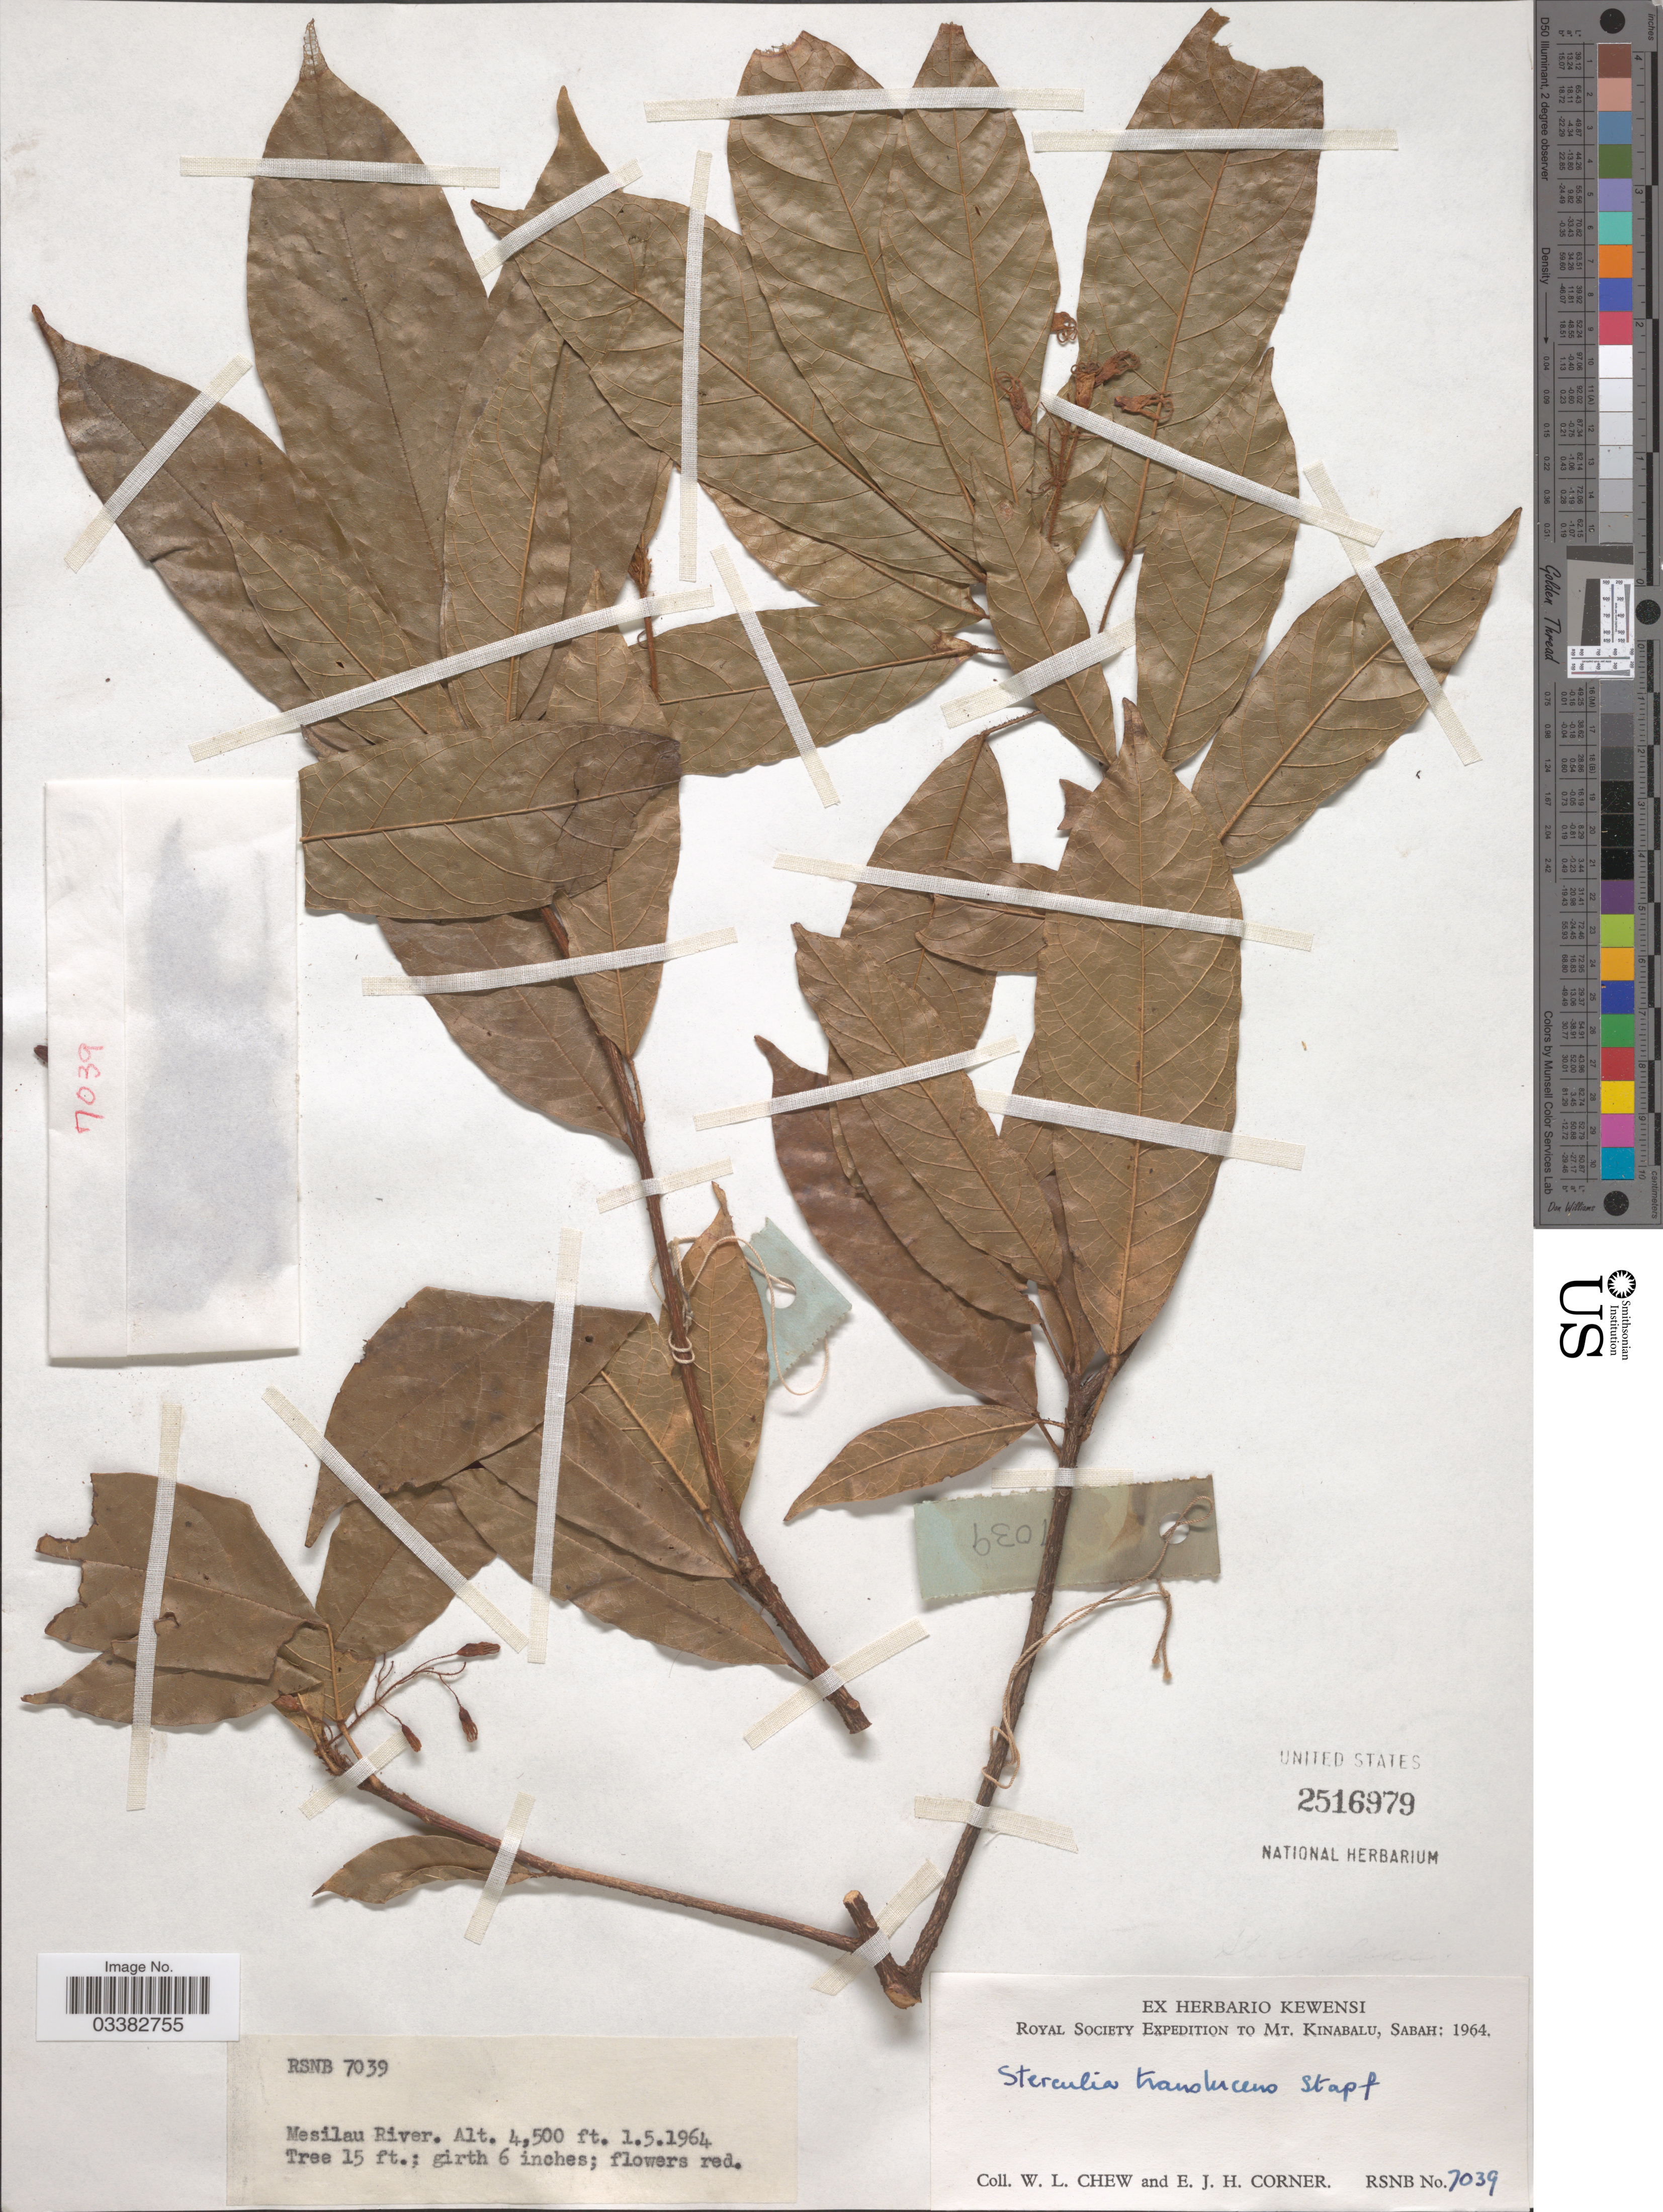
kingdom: Plantae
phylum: Tracheophyta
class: Magnoliopsida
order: Malvales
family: Malvaceae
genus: Sterculia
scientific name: Sterculia translucens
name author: Stapf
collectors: W. Chew & E. Corner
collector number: RSNB 7039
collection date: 1964-05-01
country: Malaysia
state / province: Sabah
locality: Mt. Kinabalu. Mesilau River.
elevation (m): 1372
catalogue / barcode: US 2516979